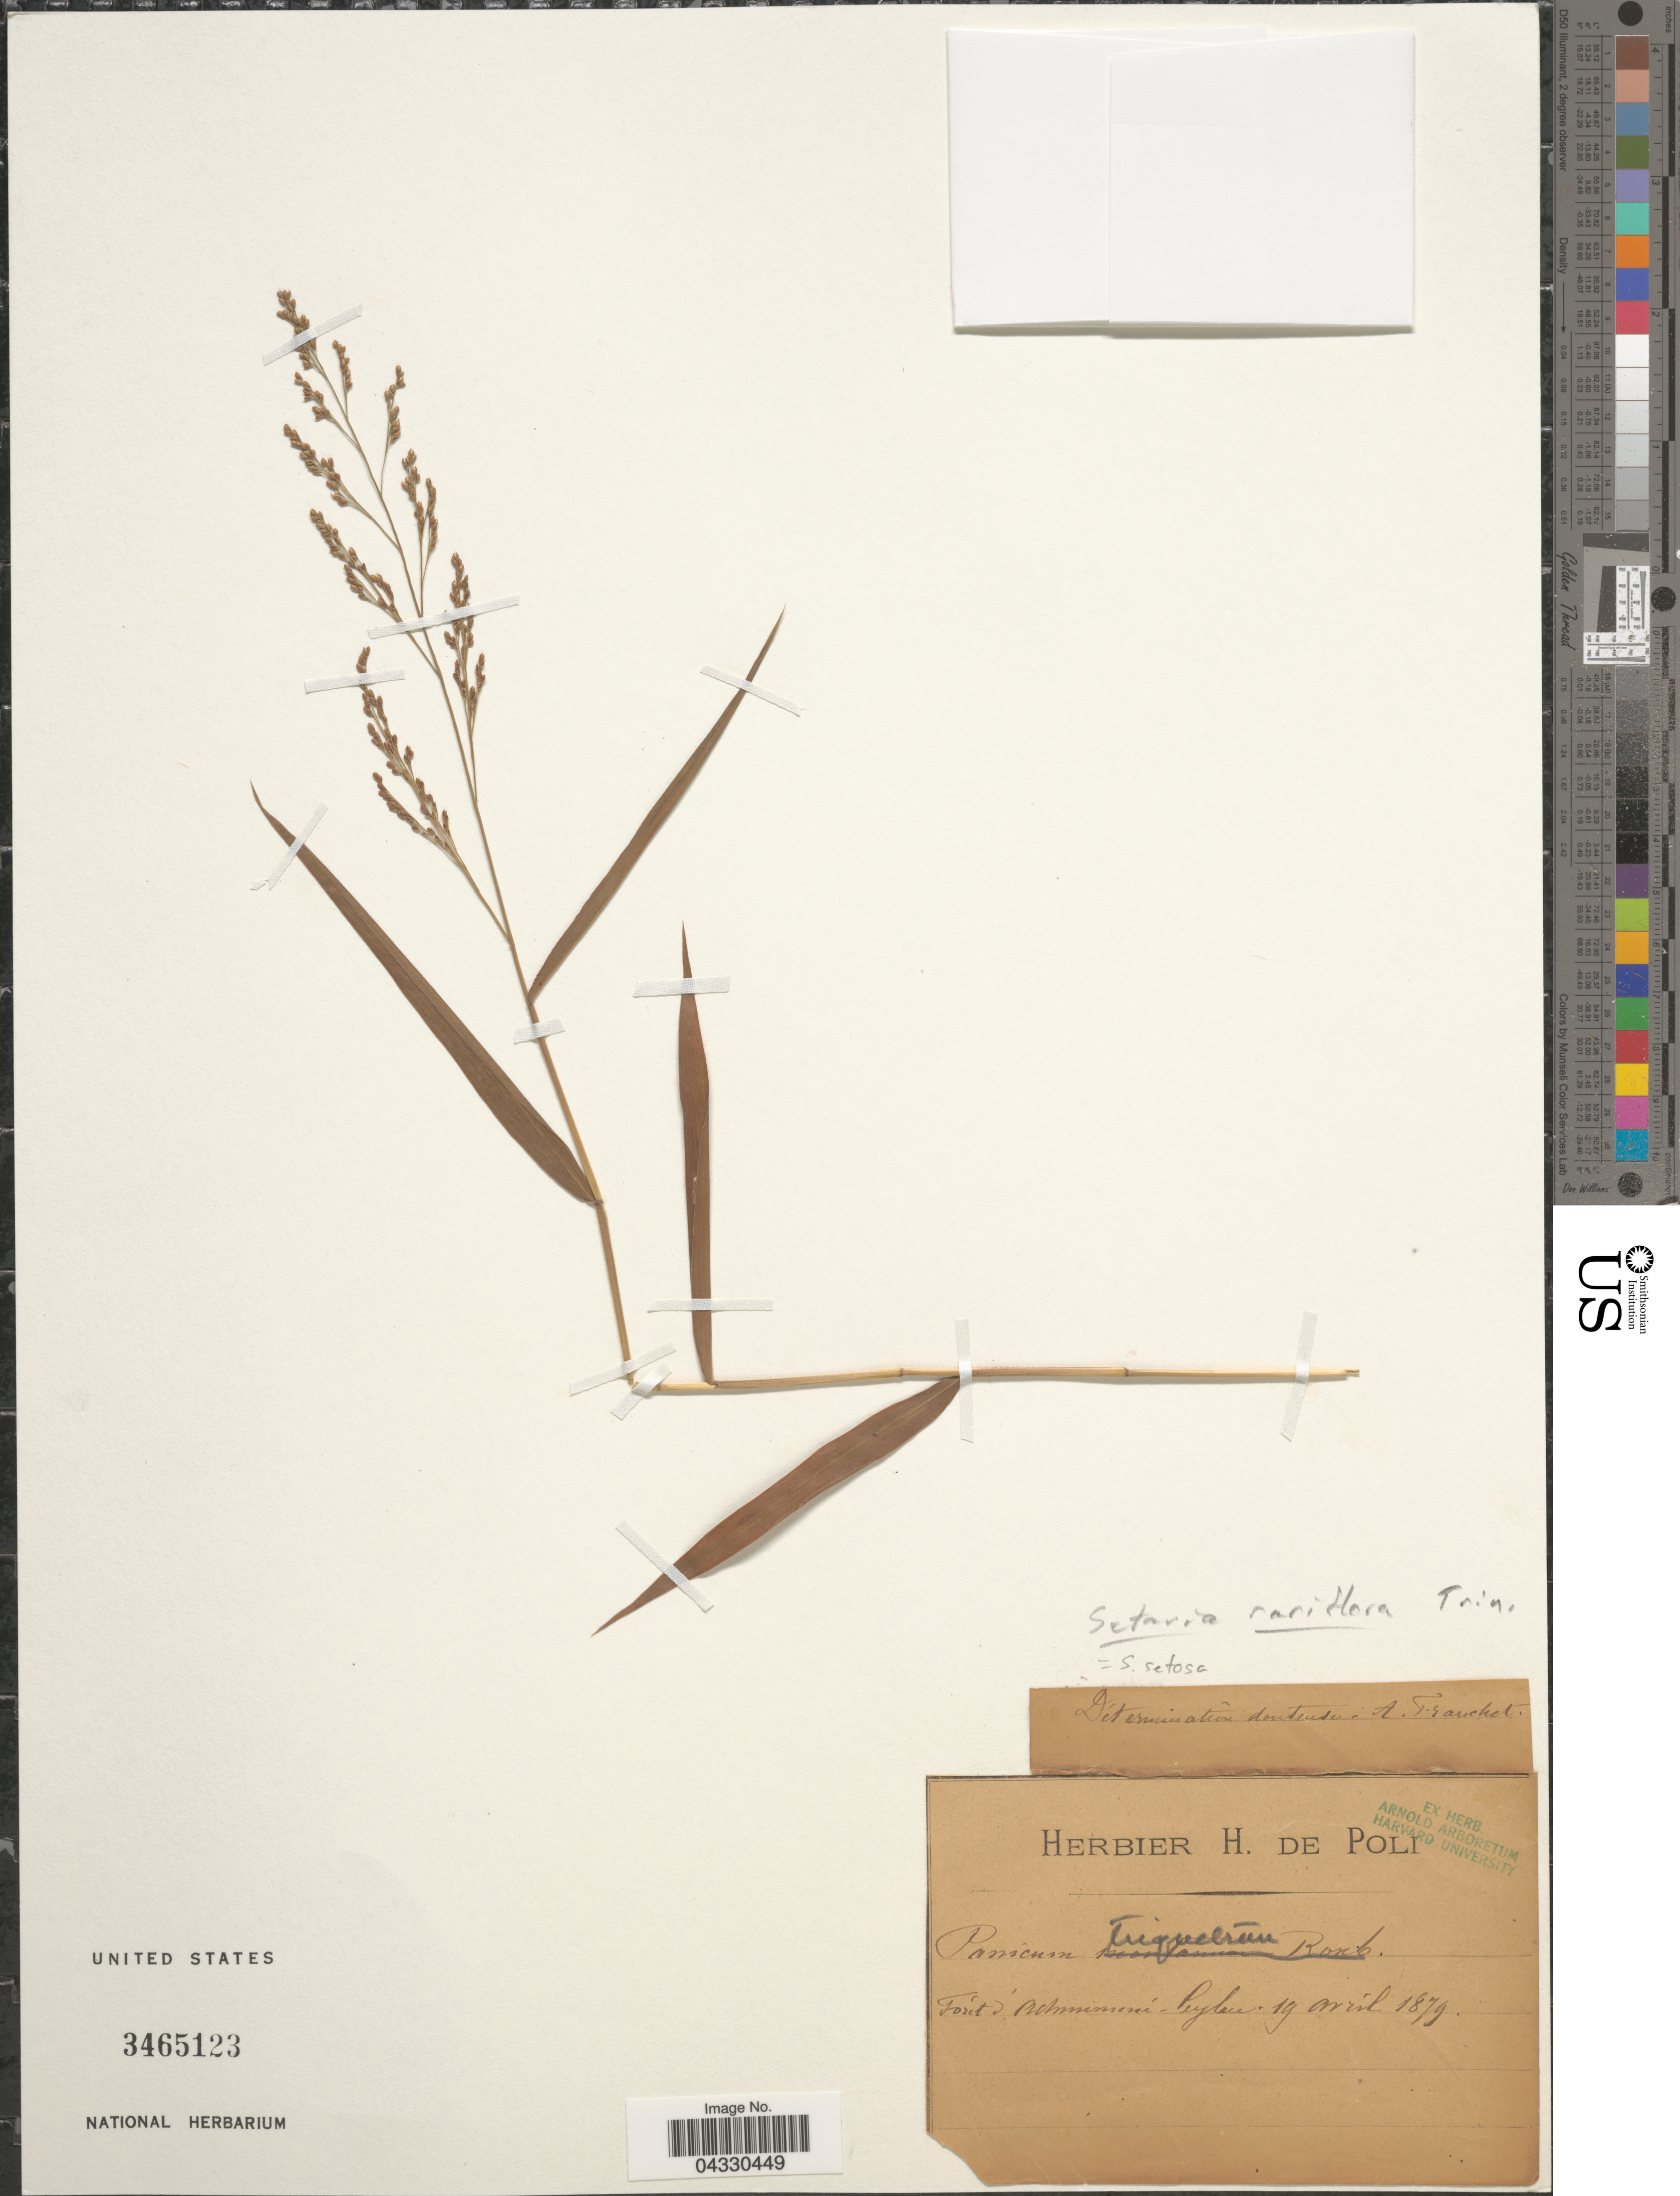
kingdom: Plantae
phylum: Tracheophyta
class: Liliopsida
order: Poales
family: Poaceae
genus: Setaria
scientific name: Setaria setosa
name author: (Sw.) P. Beauv.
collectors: ex herb. H. De Poli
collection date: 1879-04-19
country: Sri Lanka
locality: Forêt [illegible text] - Ceylon.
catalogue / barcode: US 3465123